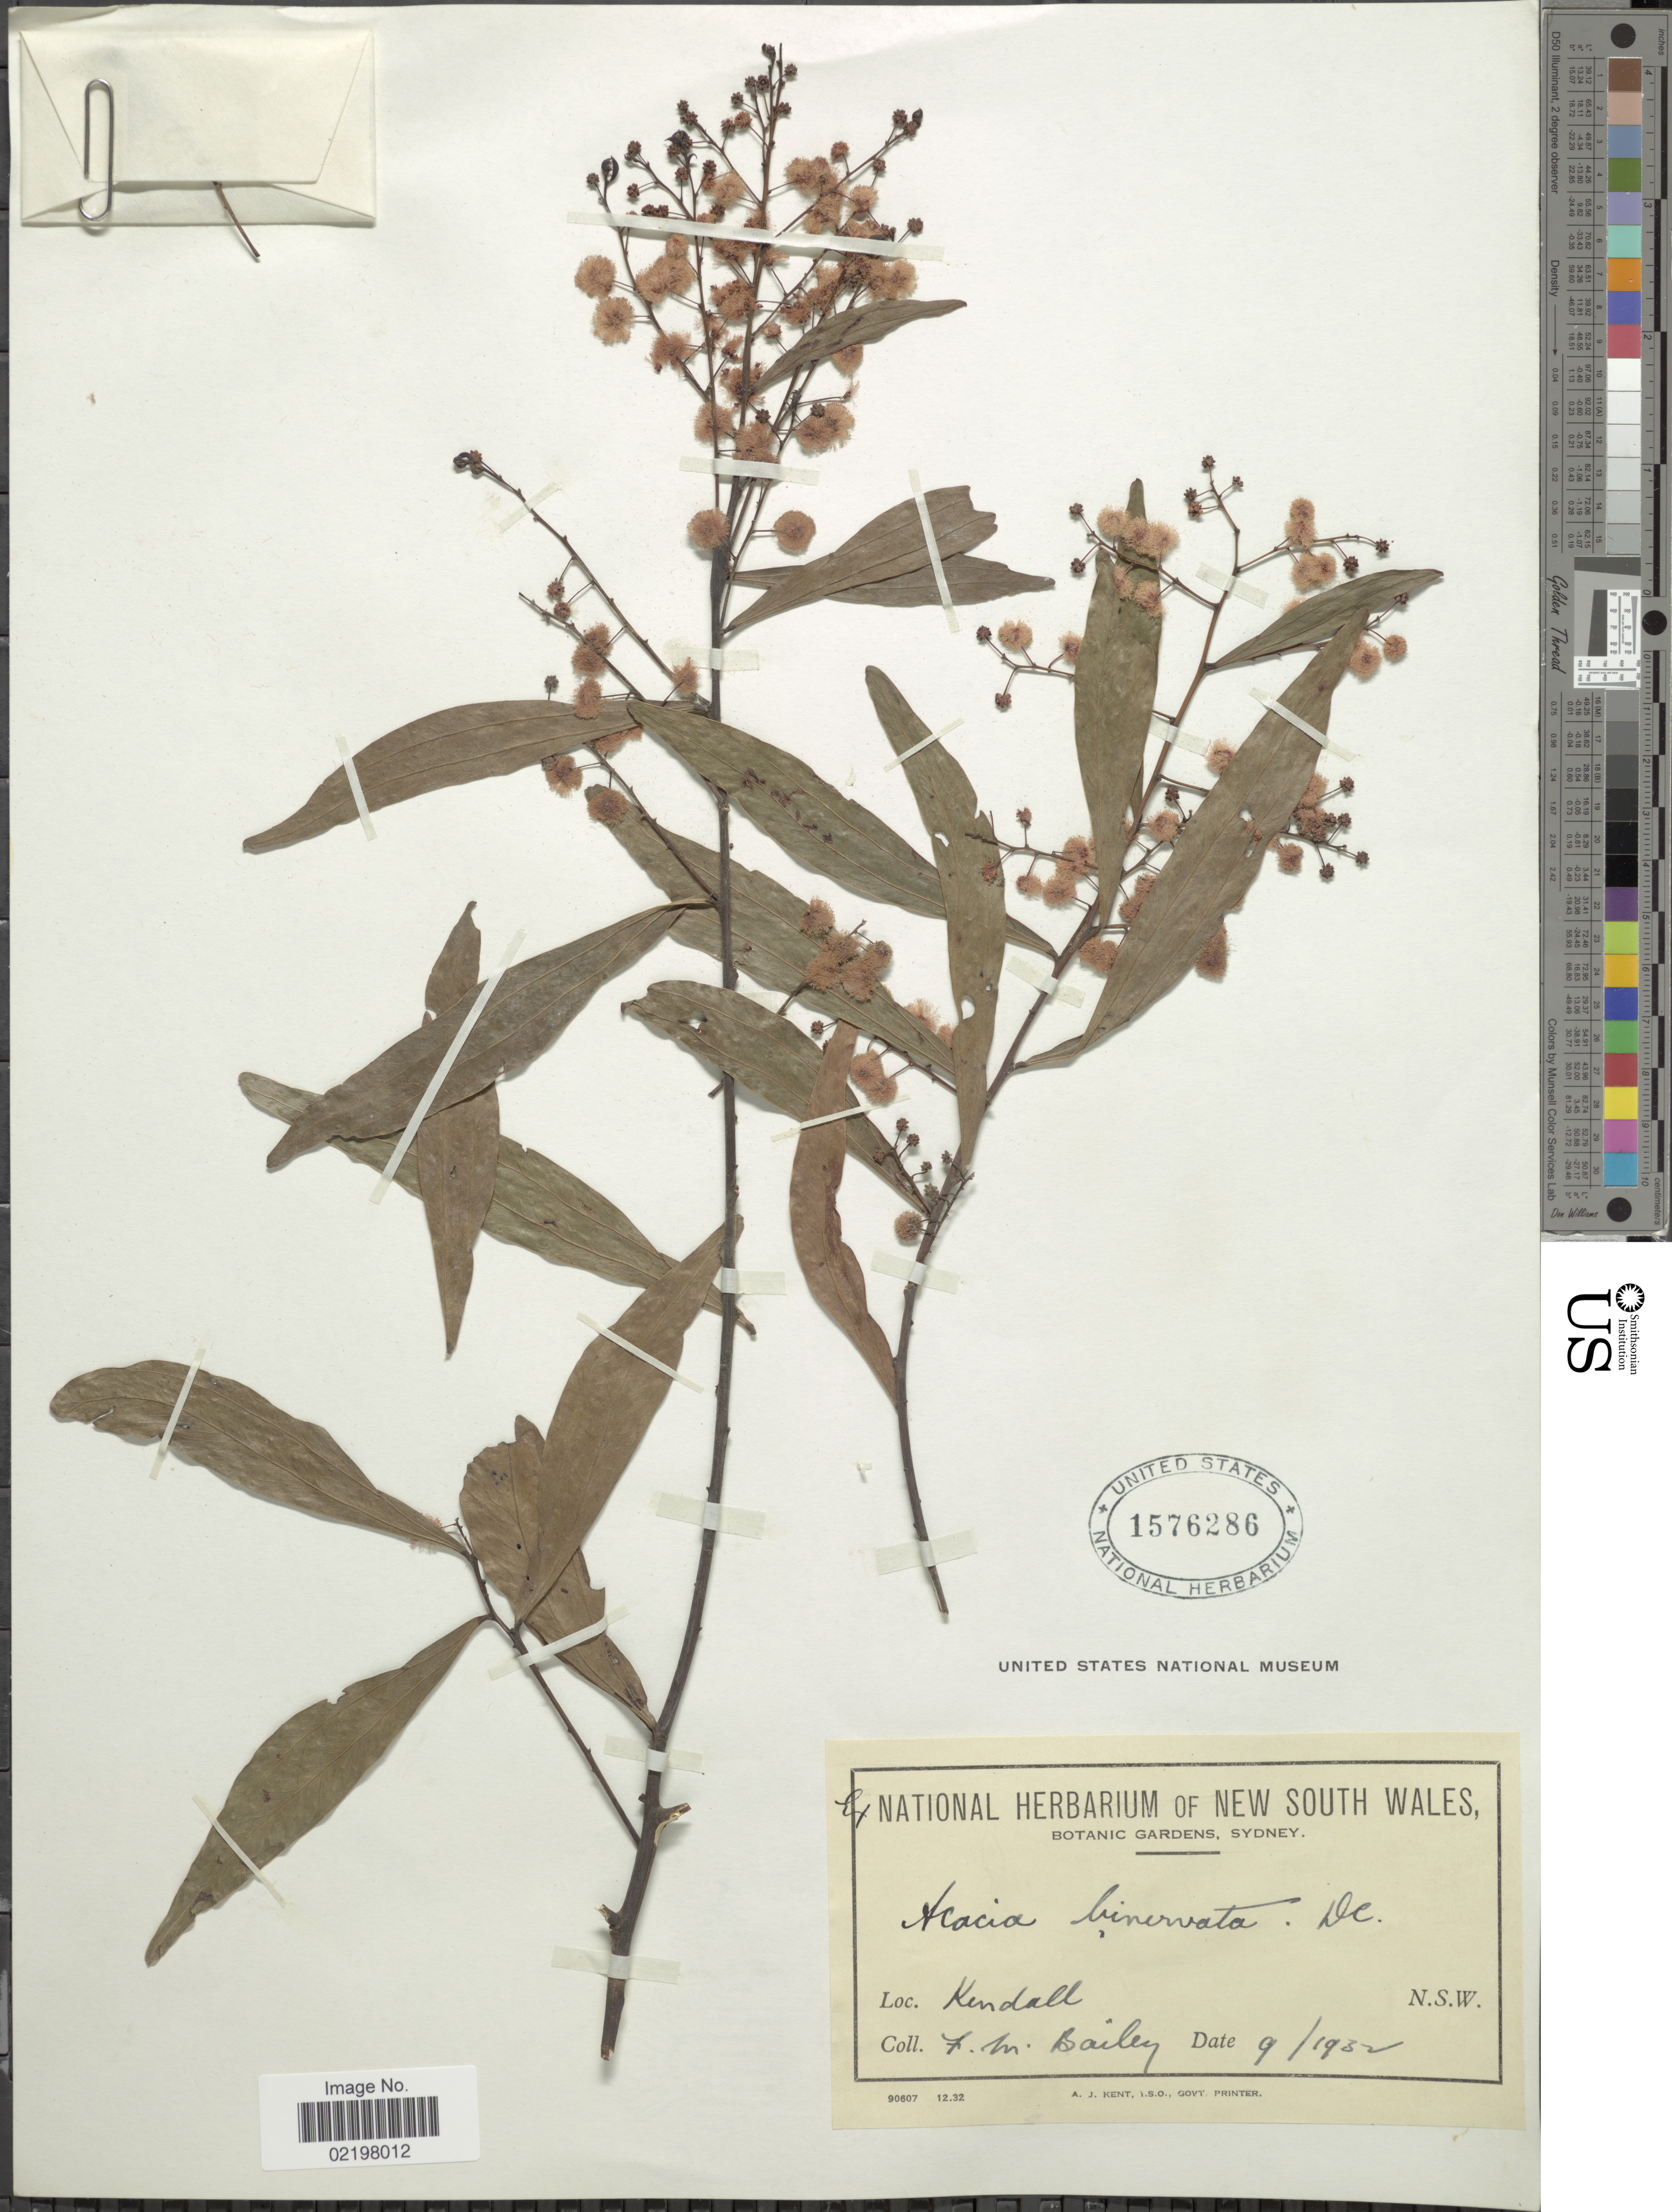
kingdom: Plantae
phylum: Tracheophyta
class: Magnoliopsida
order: Fabales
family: Fabaceae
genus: Acacia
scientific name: Acacia binervata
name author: DC.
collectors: F. M. Bailey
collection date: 1932-09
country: Australia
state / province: New South Wales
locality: Kendall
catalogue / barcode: US 1576286